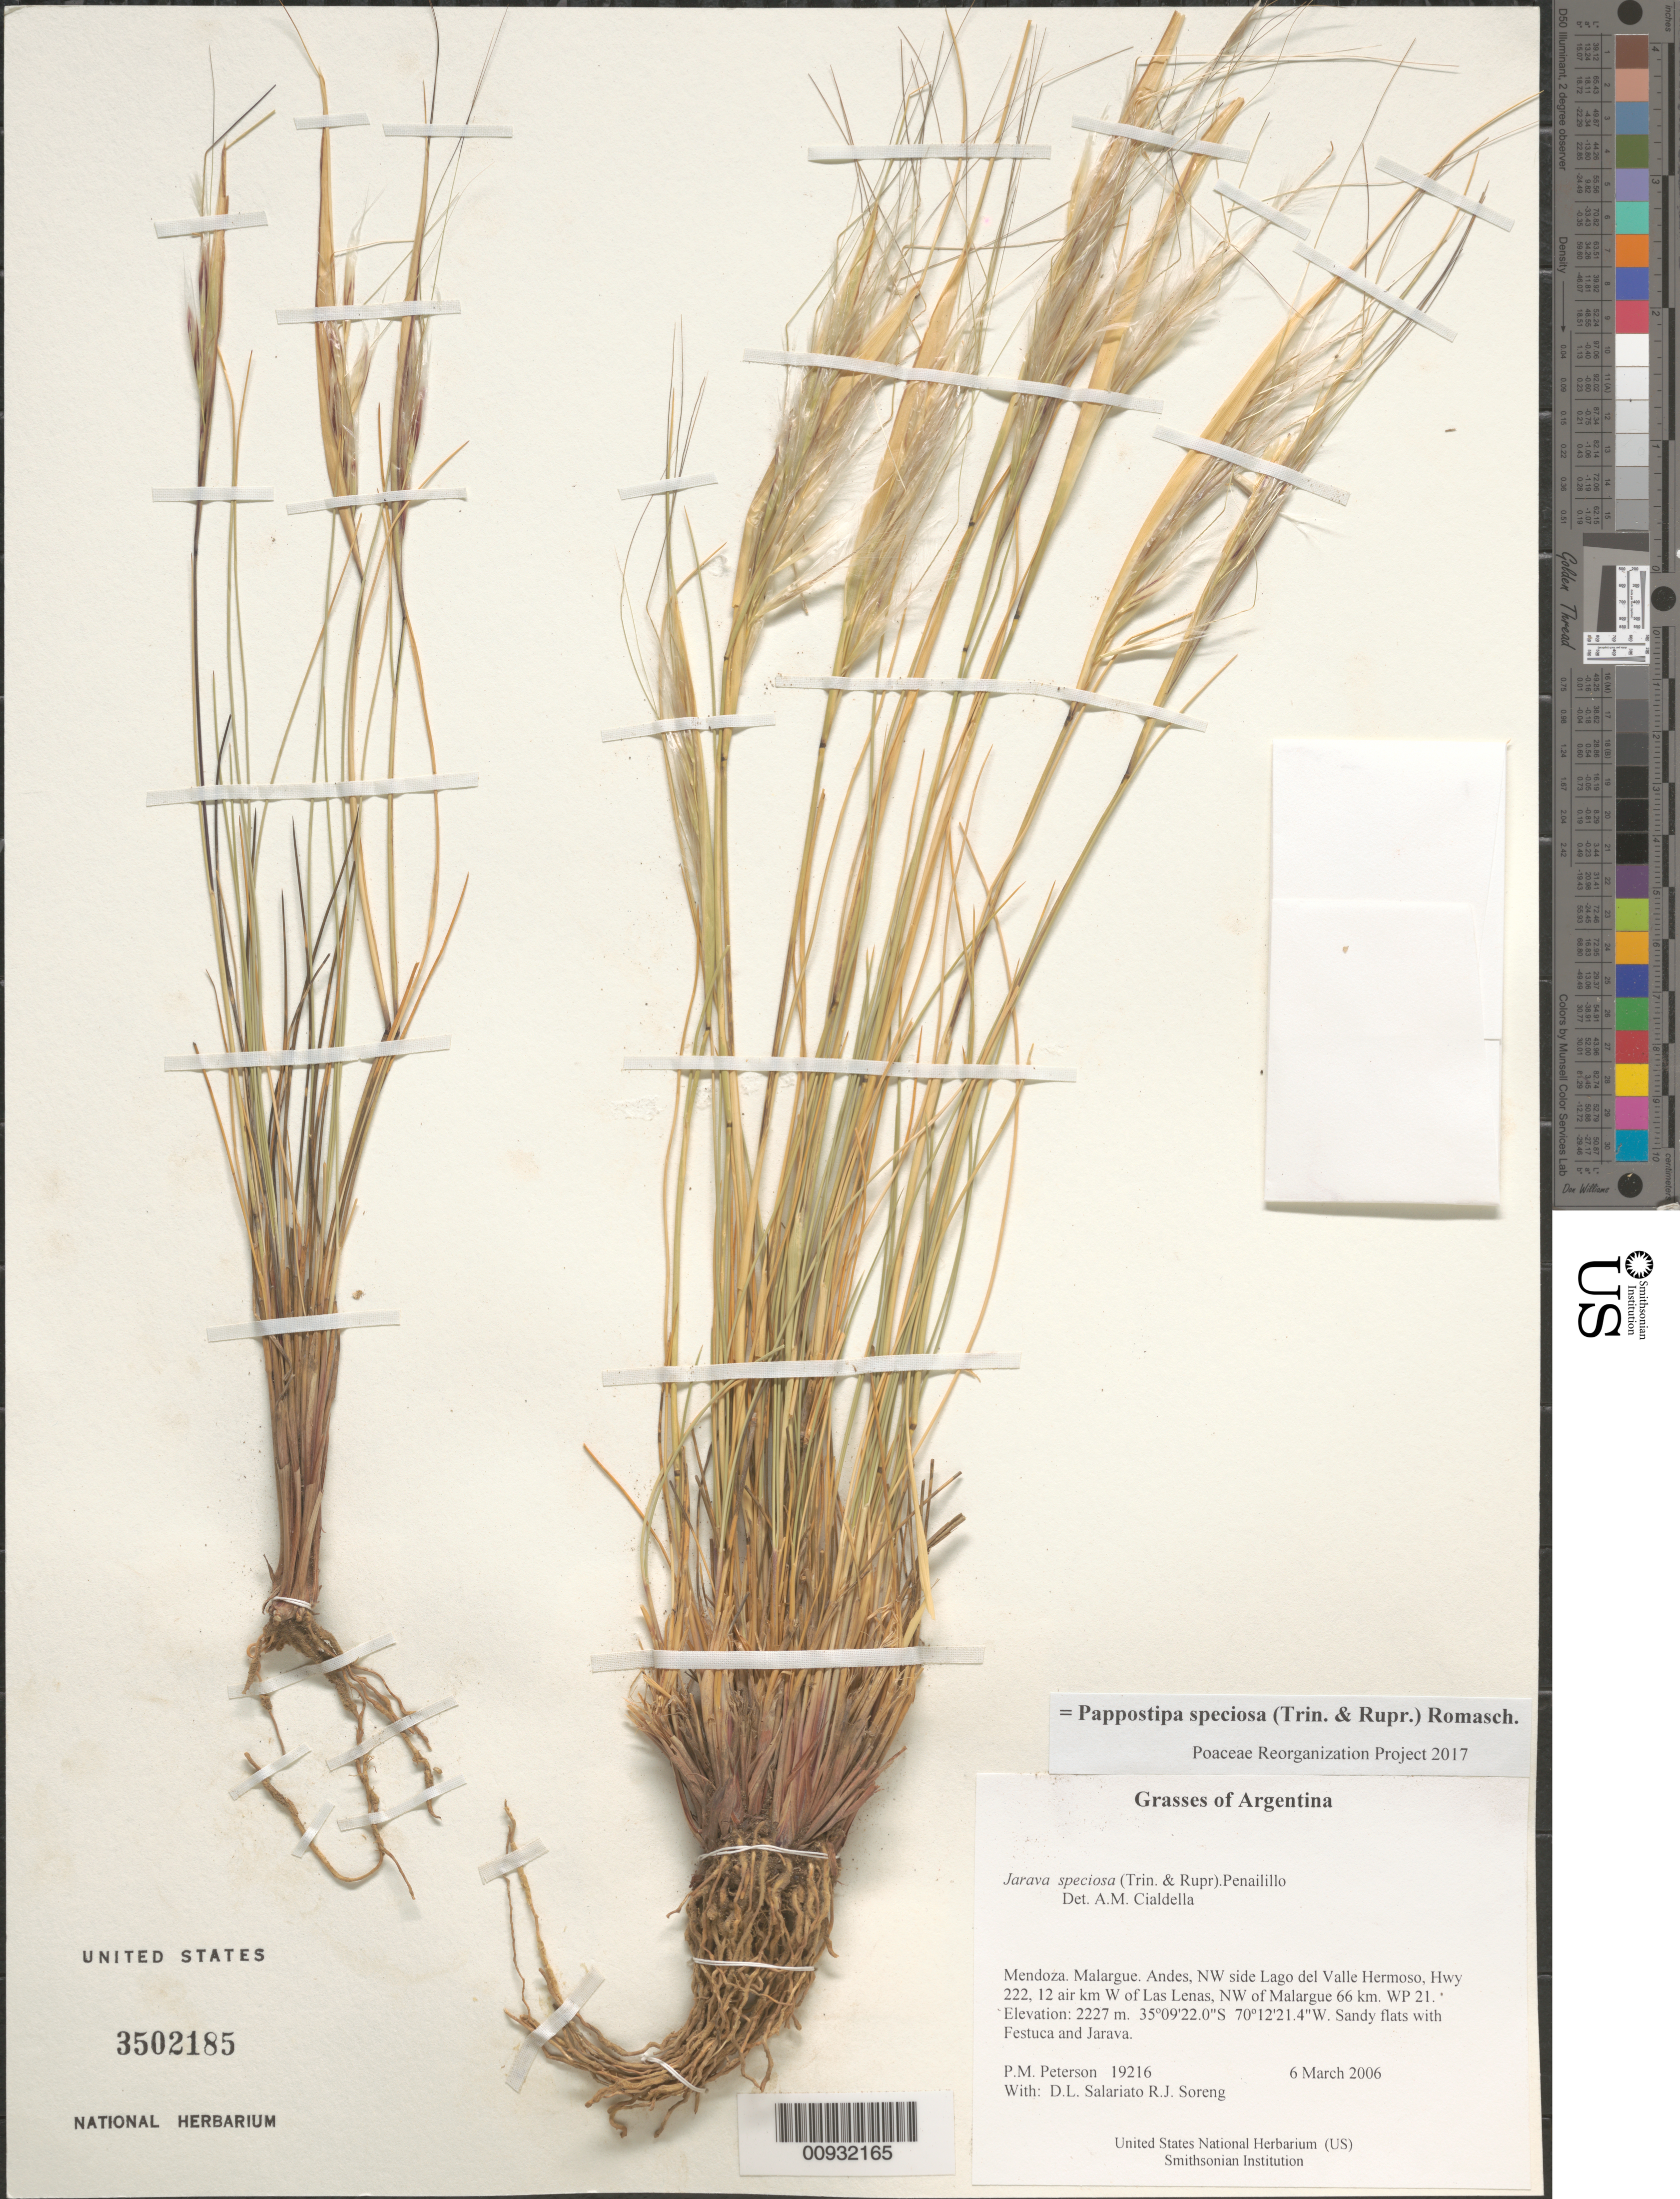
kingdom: Plantae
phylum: Tracheophyta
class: Liliopsida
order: Poales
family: Poaceae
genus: Pappostipa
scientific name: Pappostipa speciosa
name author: (Trin. & Rupr.) Romasch.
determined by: Poaceae Reorganization Project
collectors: P. M. Peterson, R. J. Soreng, D. Salariato & A. Panizza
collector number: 19216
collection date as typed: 06 Mar 2006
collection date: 2006-03-06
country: Argentina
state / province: Mendoza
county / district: Malargue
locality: Andes, NW side Lago del Valle Hermoso, Hwy 222, 12 air km W of Las Lenas, NW of Malargue 66 km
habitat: Sandy flats with Festuca and Jarava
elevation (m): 2227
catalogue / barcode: US 3502185